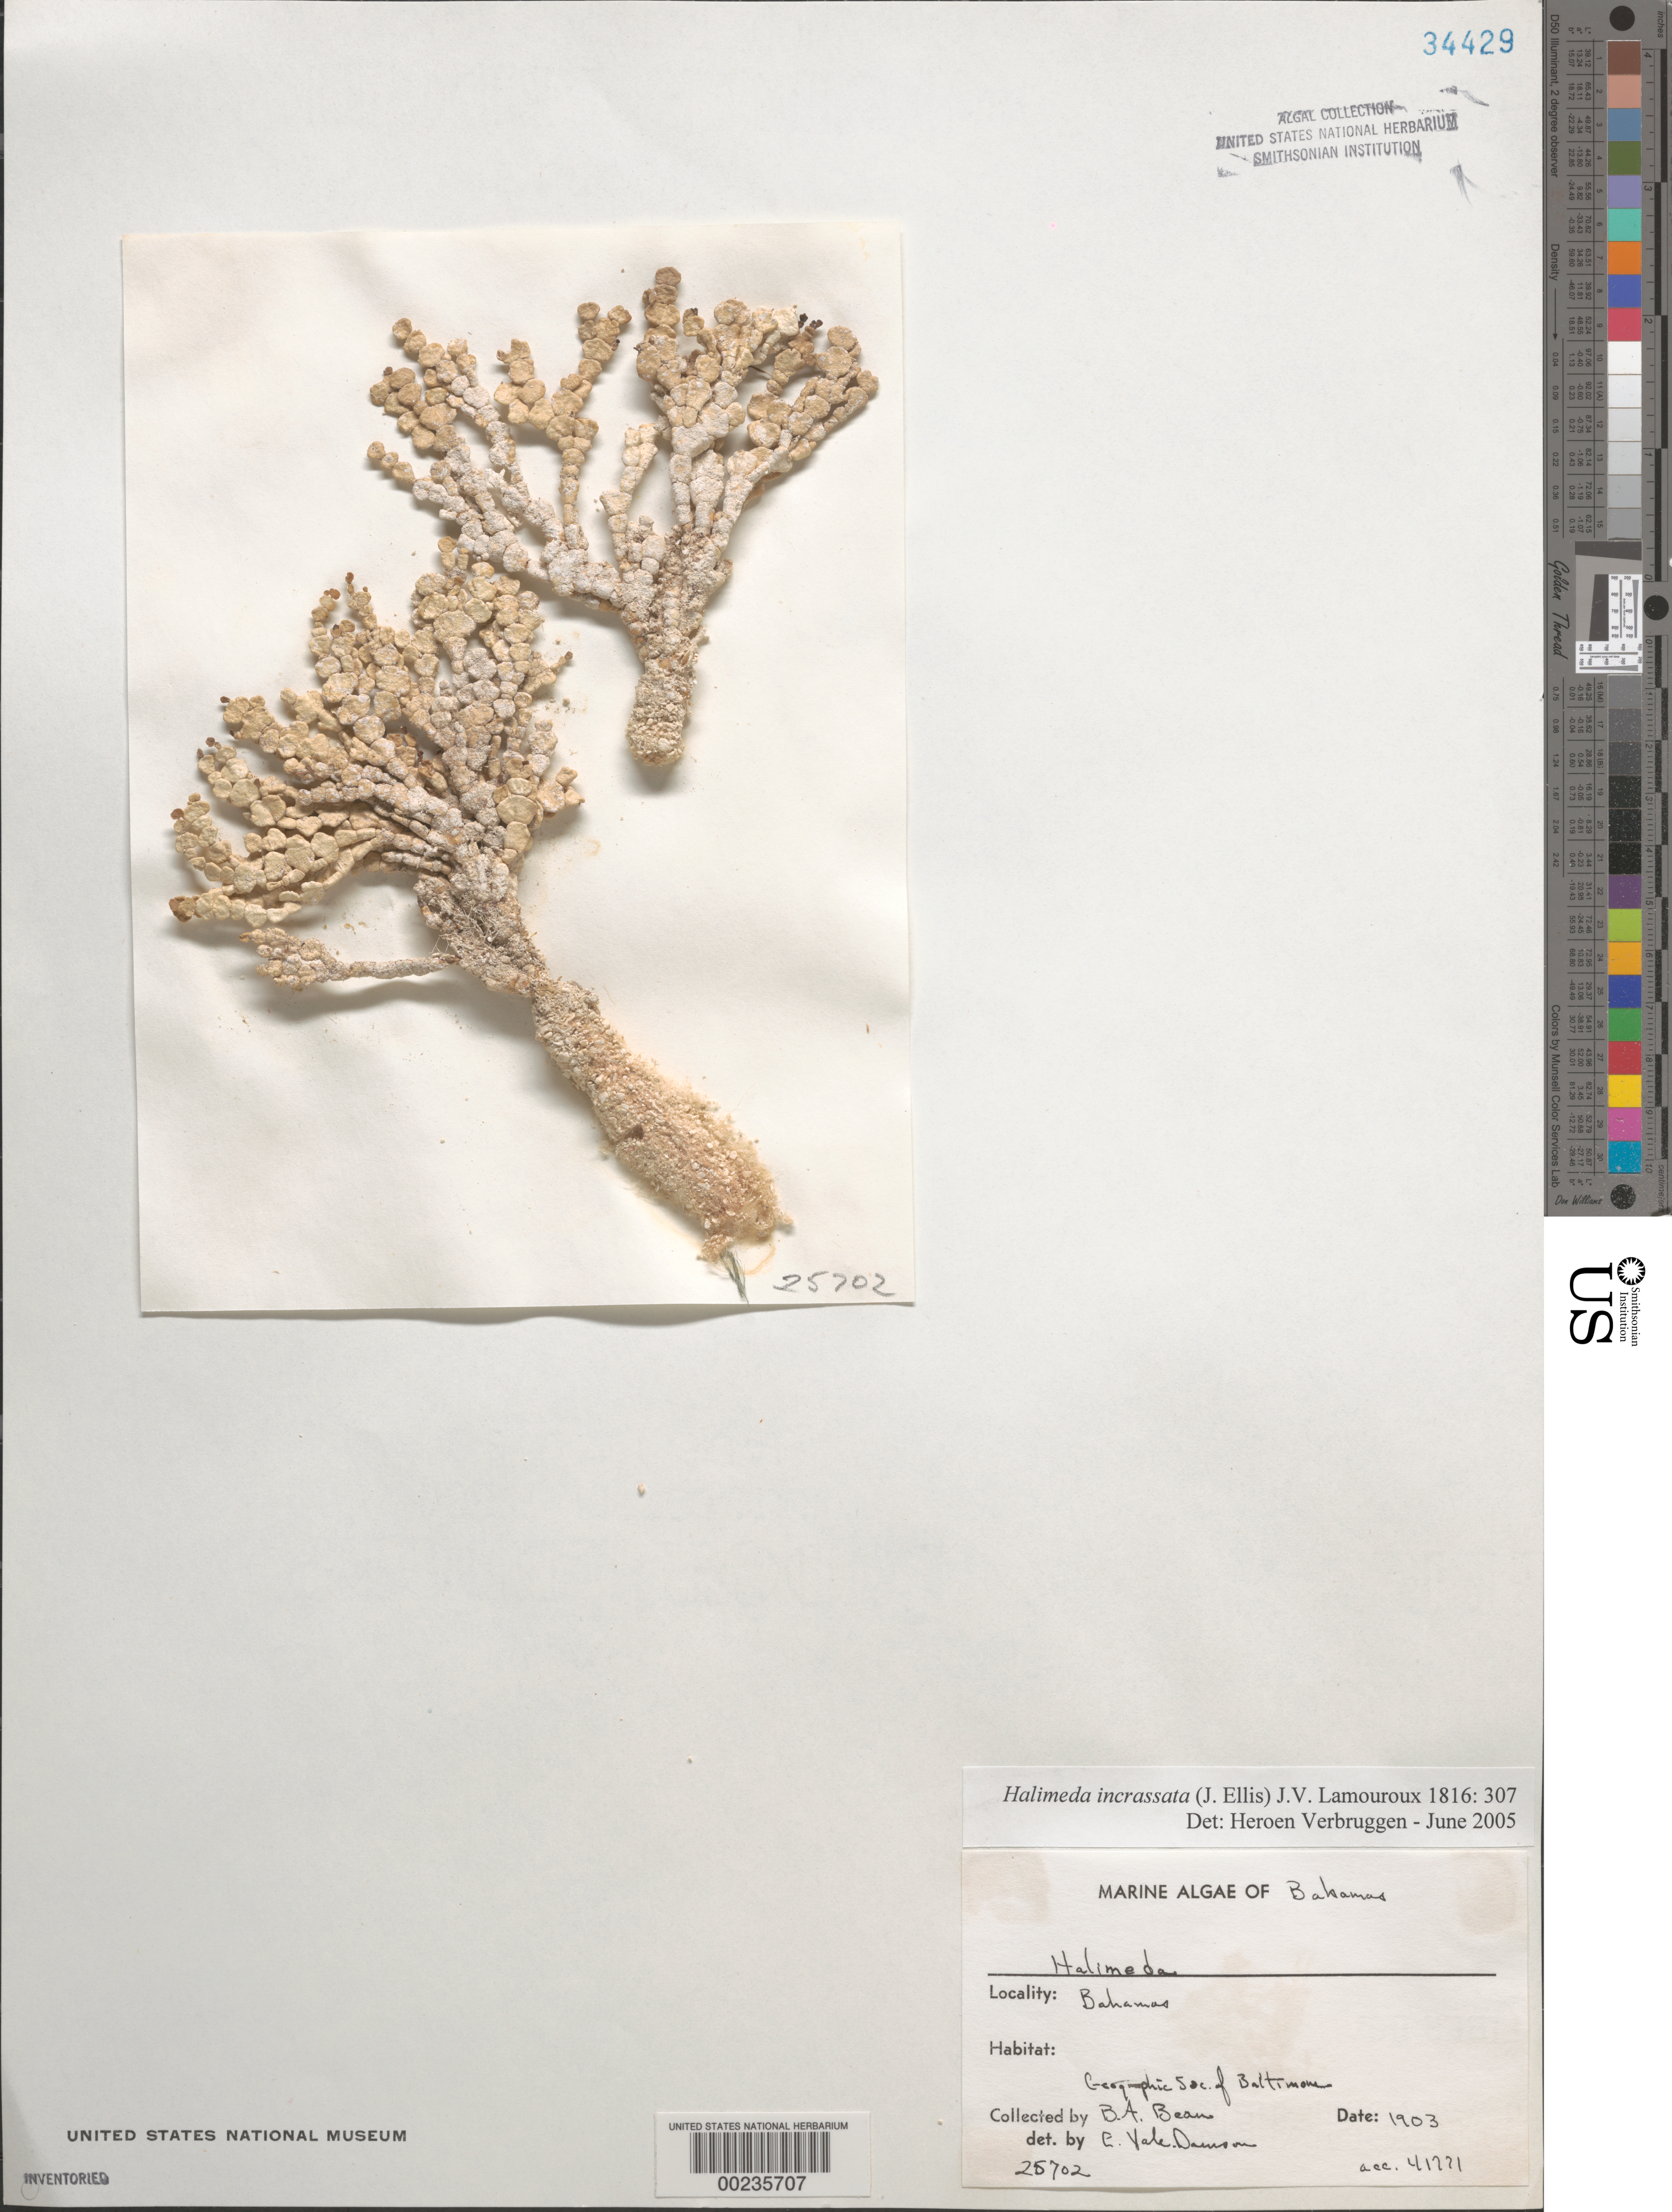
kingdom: Plantae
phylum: Chlorophyta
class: Ulvophyceae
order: Bryopsidales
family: Halimedaceae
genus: Halimeda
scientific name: Halimeda incrassata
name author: (J. Ellis) J.V.Lamouroux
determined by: Verbruggen, H.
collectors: B. Bean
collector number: EYD 25702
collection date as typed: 1903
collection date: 1903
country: Bahamas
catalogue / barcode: US 34429